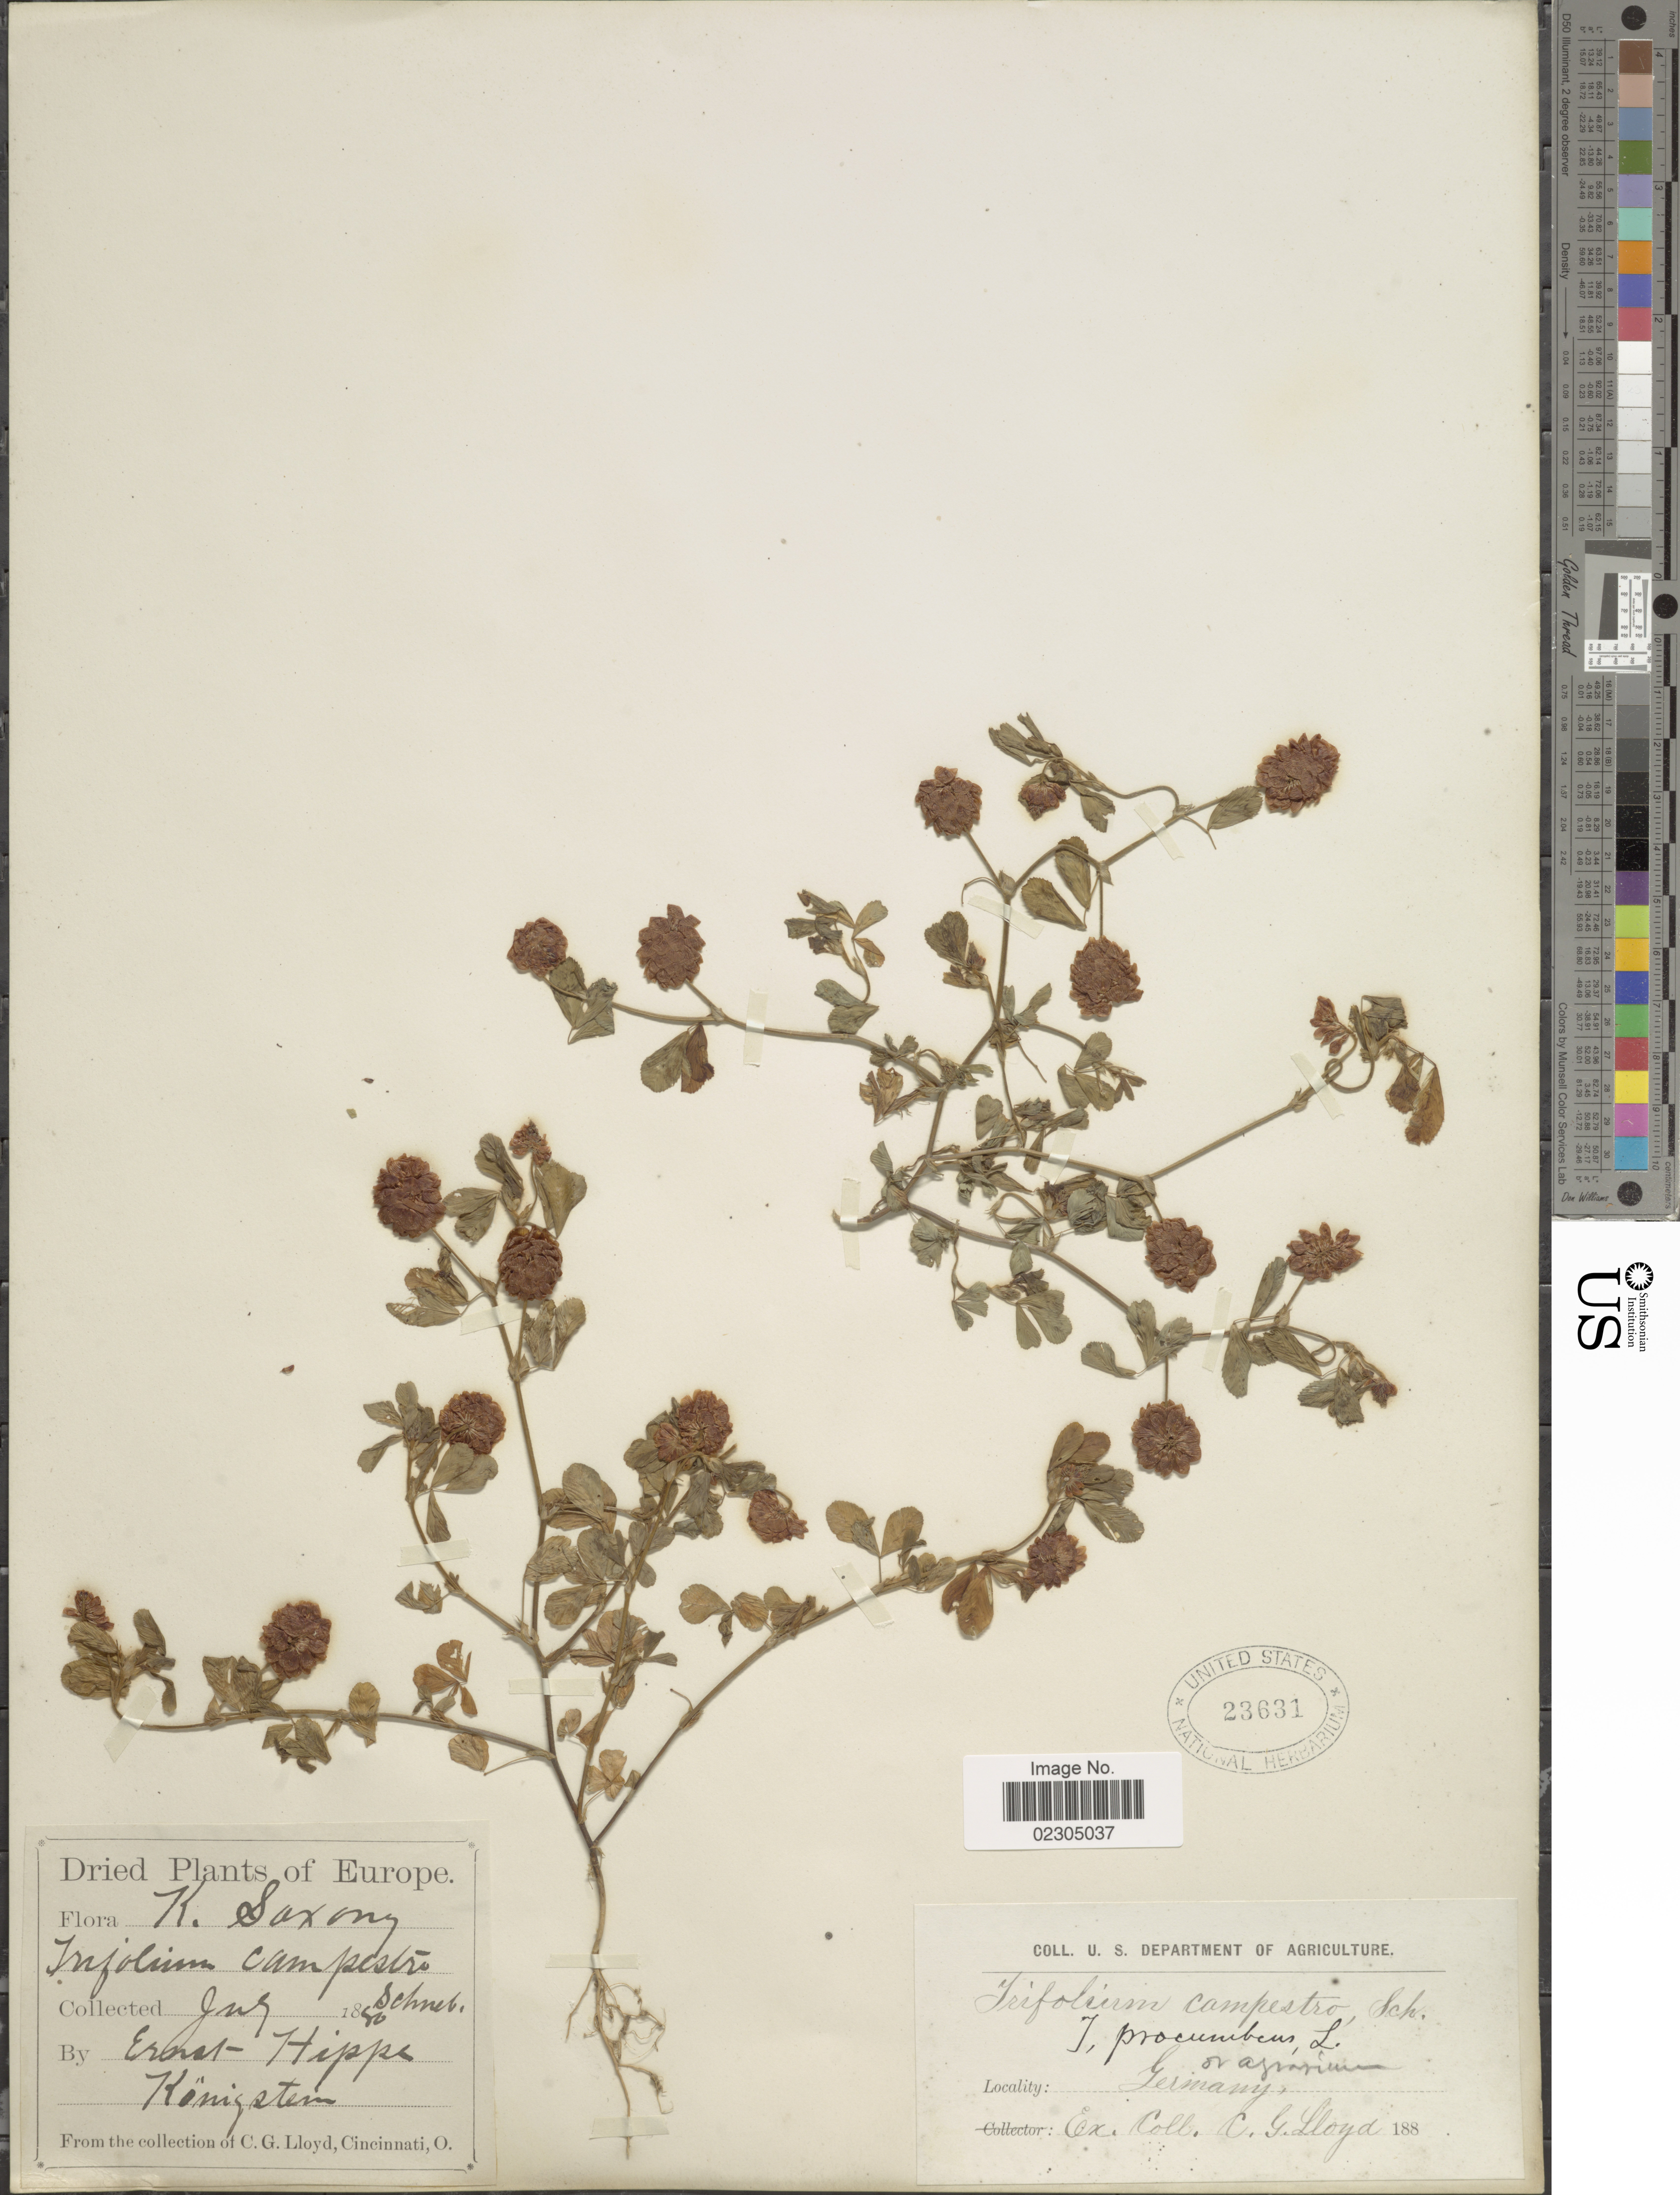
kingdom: Plantae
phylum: Tracheophyta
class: Magnoliopsida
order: Fabales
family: Fabaceae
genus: Trifolium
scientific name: Trifolium sp.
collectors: C. G. Lloyd & E. Hippe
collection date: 1890-07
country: Germany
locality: K. Saxony. Komigsten. [interpreted]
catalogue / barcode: US 23631